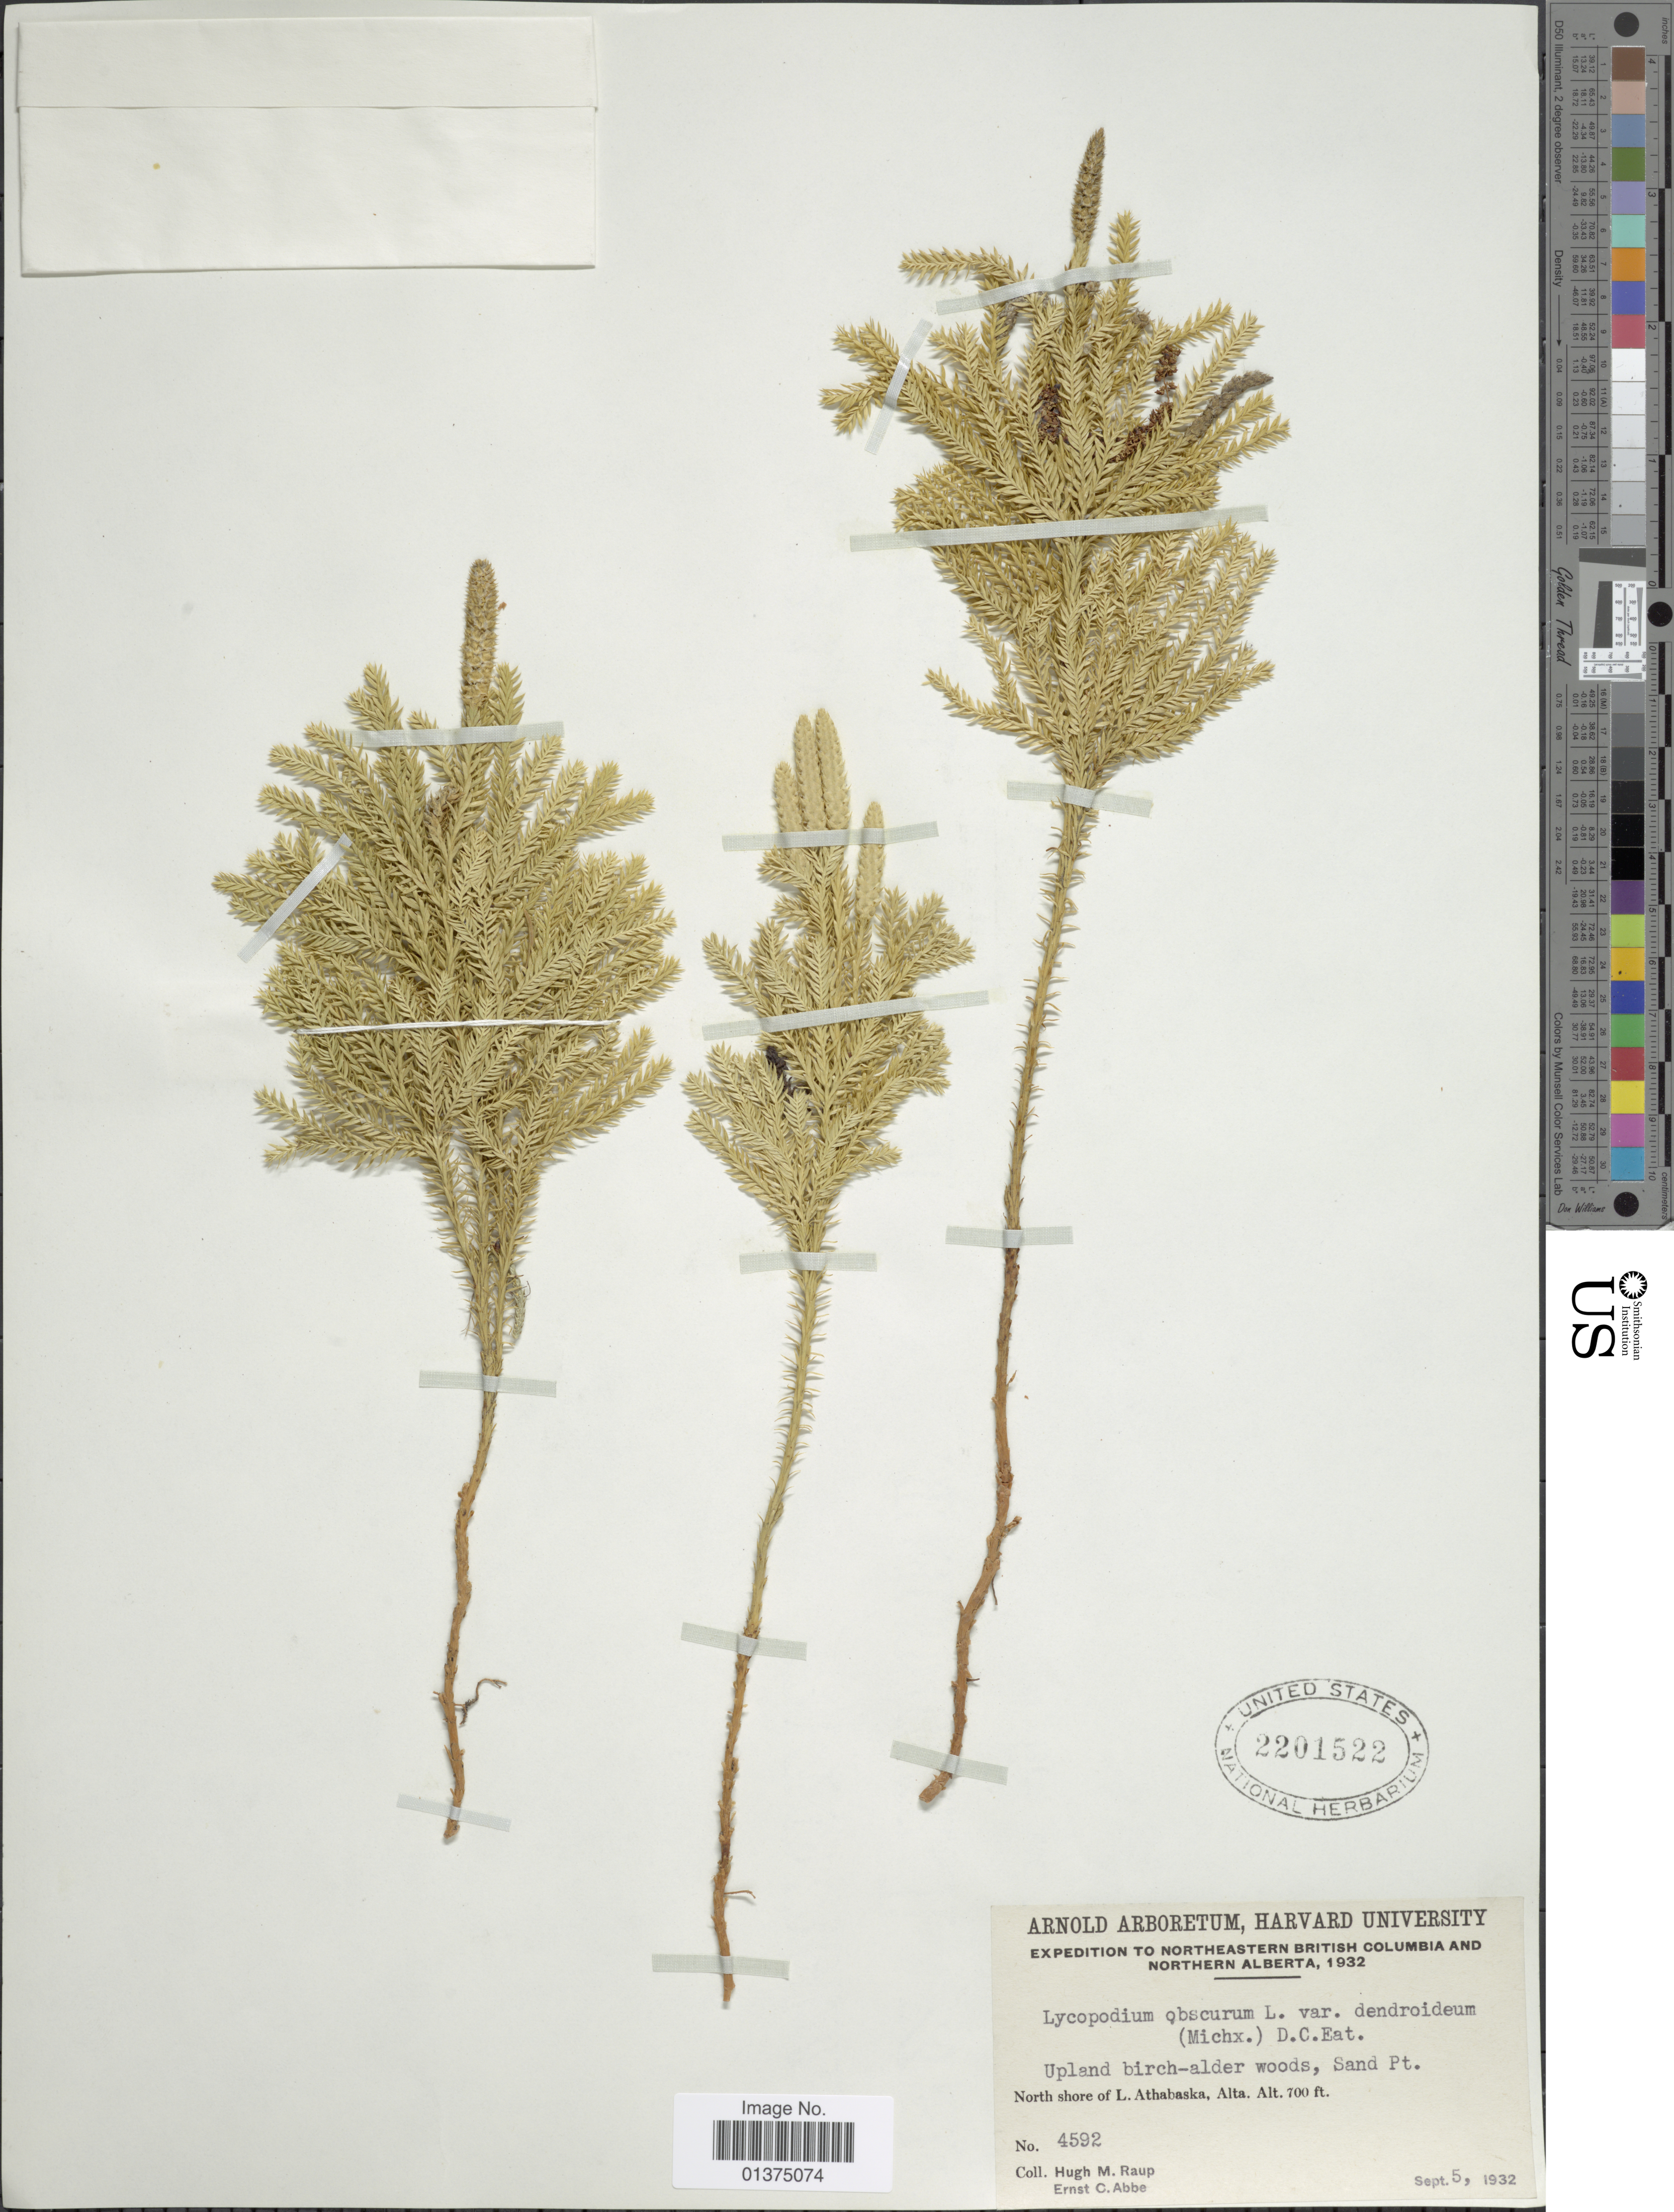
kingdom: Plantae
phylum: Tracheophyta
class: Lycopodiopsida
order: Lycopodiales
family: Lycopodiaceae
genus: Dendrolycopodium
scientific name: Dendrolycopodium dendroideum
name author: (Michx.) A. Haines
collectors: H. Raup & E. C. Abbe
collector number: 4592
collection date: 1932-09-05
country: United States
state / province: Alaska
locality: Sand Pt. North shore of L.Athabaska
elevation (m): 213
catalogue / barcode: US 2201522